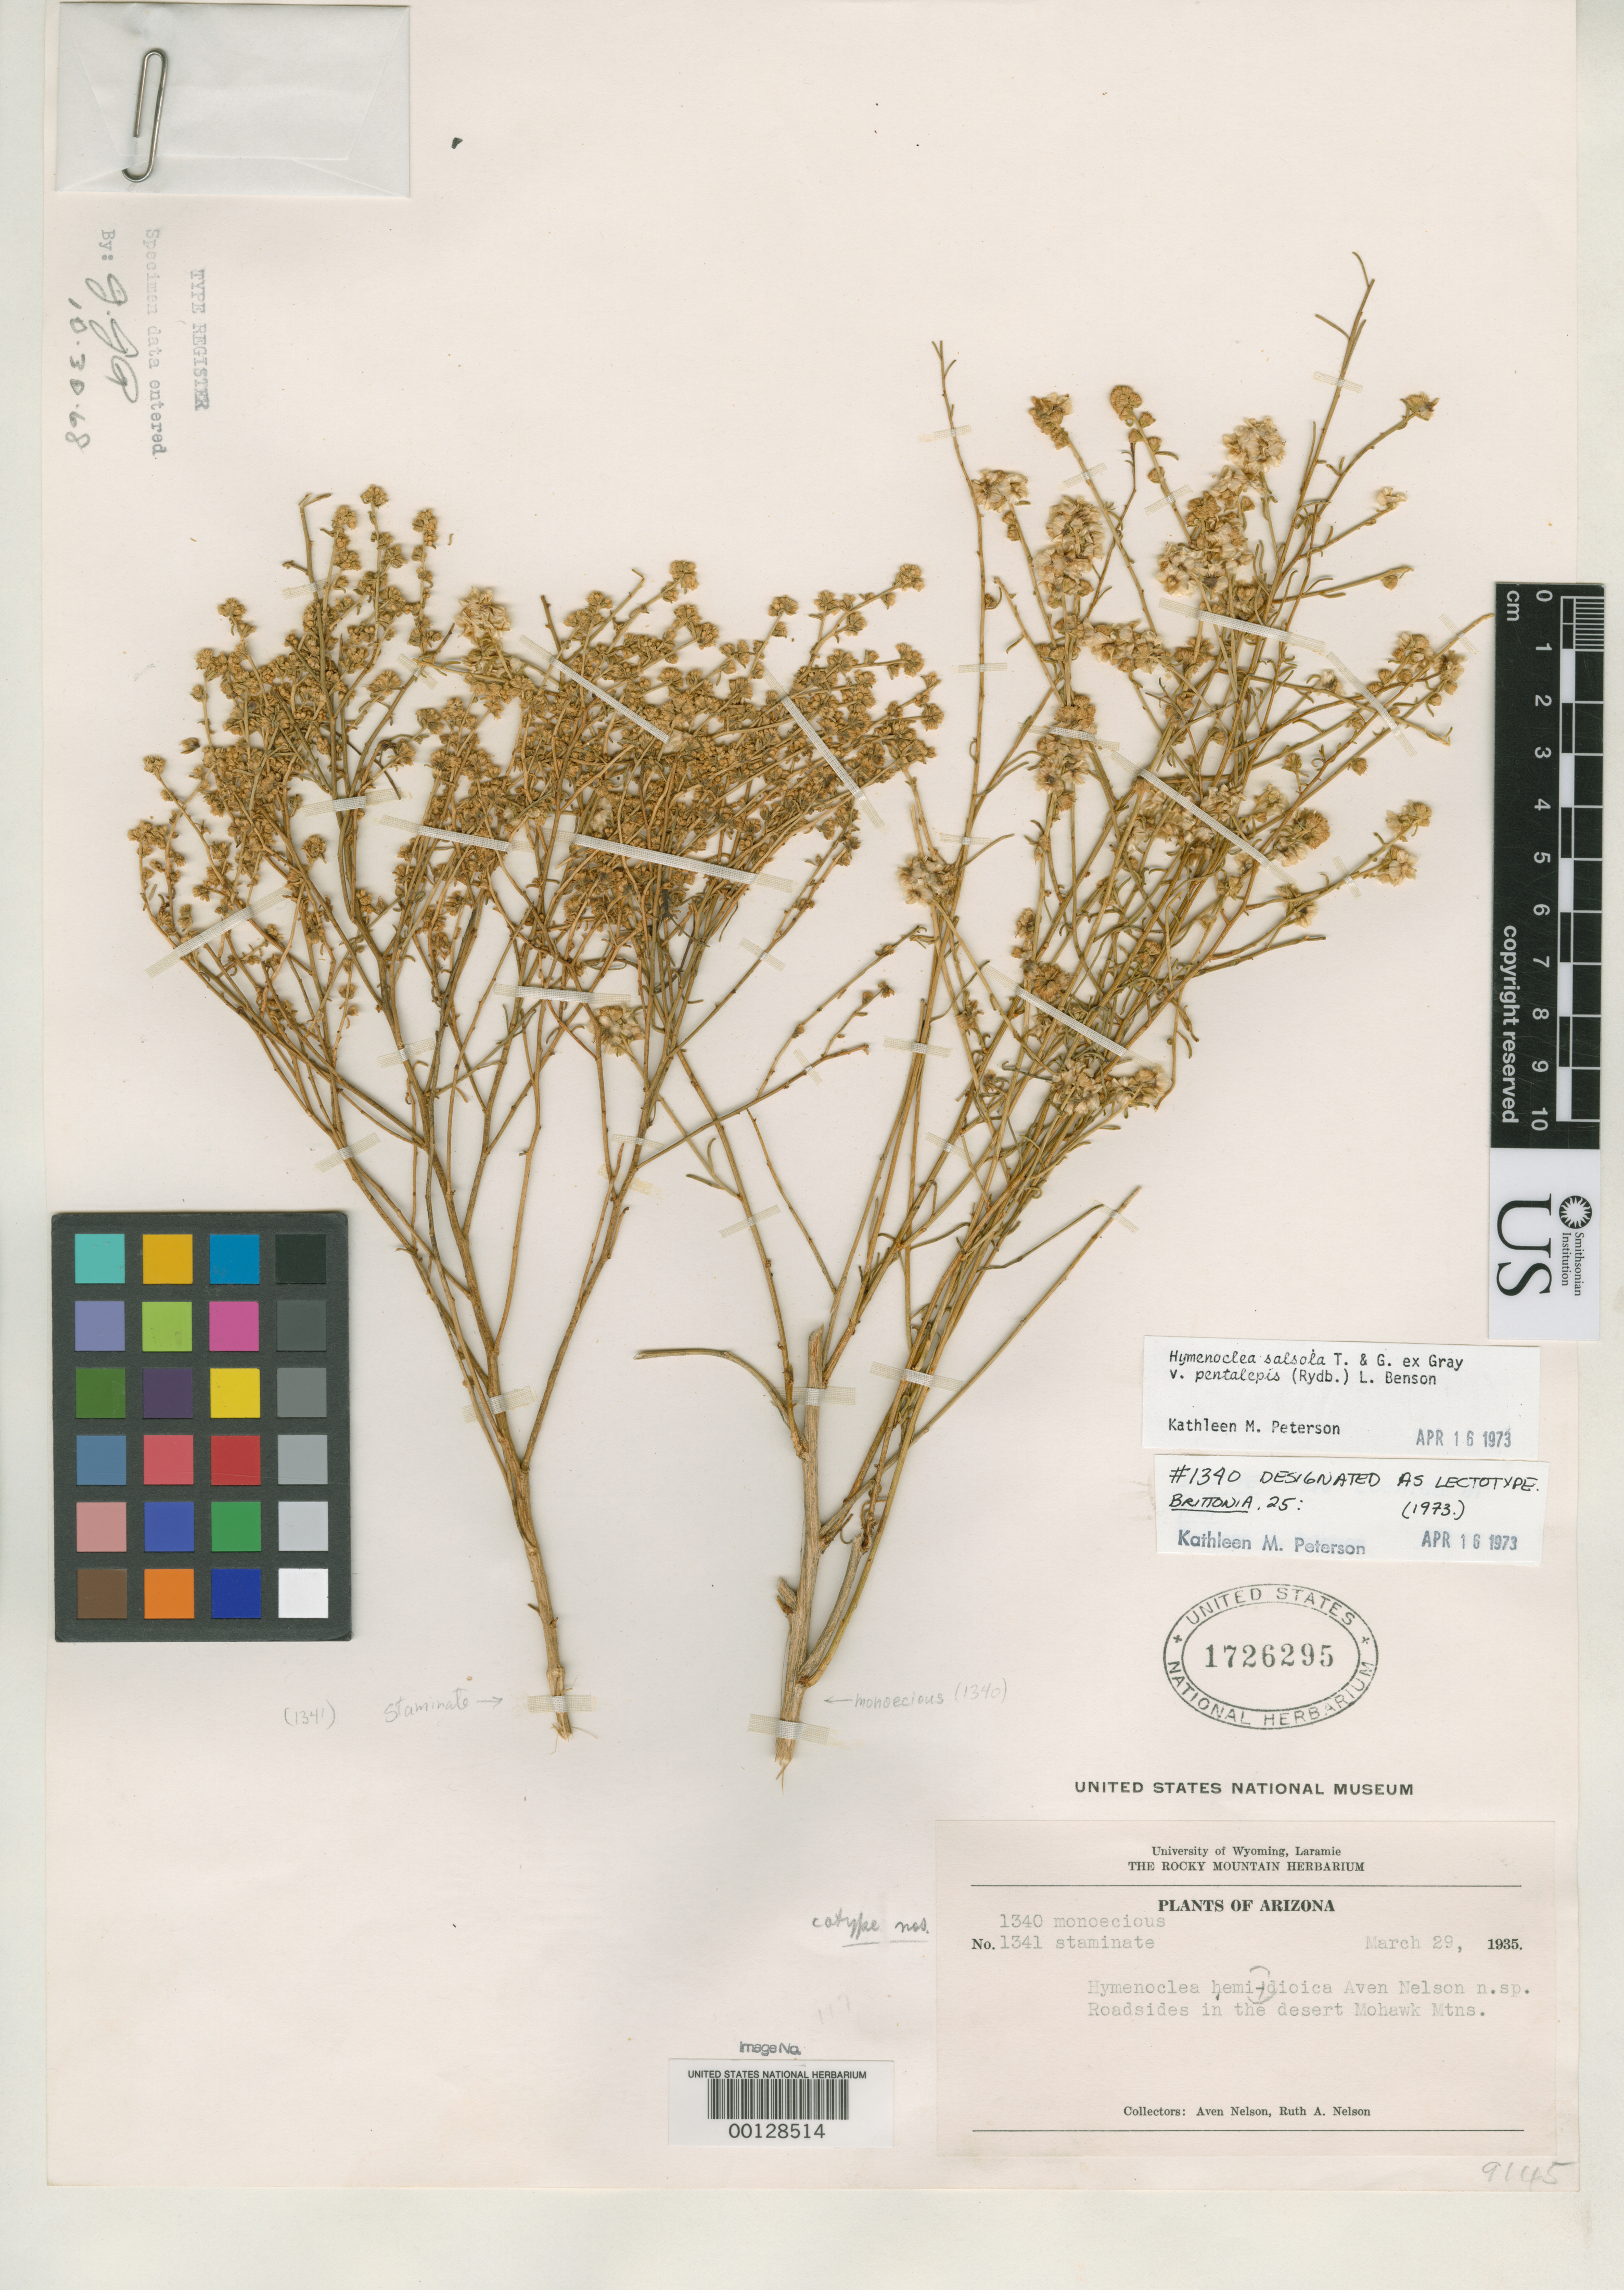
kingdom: Plantae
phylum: Tracheophyta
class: Magnoliopsida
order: Asterales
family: Asteraceae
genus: Hymenoclea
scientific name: Hymenoclea hemidioica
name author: A. Nelson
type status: Isosyntype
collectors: A. Nelson & R. A. Nelson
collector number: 1340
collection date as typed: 29 Mar 1935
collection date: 1935-03-29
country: United States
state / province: Arizona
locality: Mohawk Mts.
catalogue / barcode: US 1726295